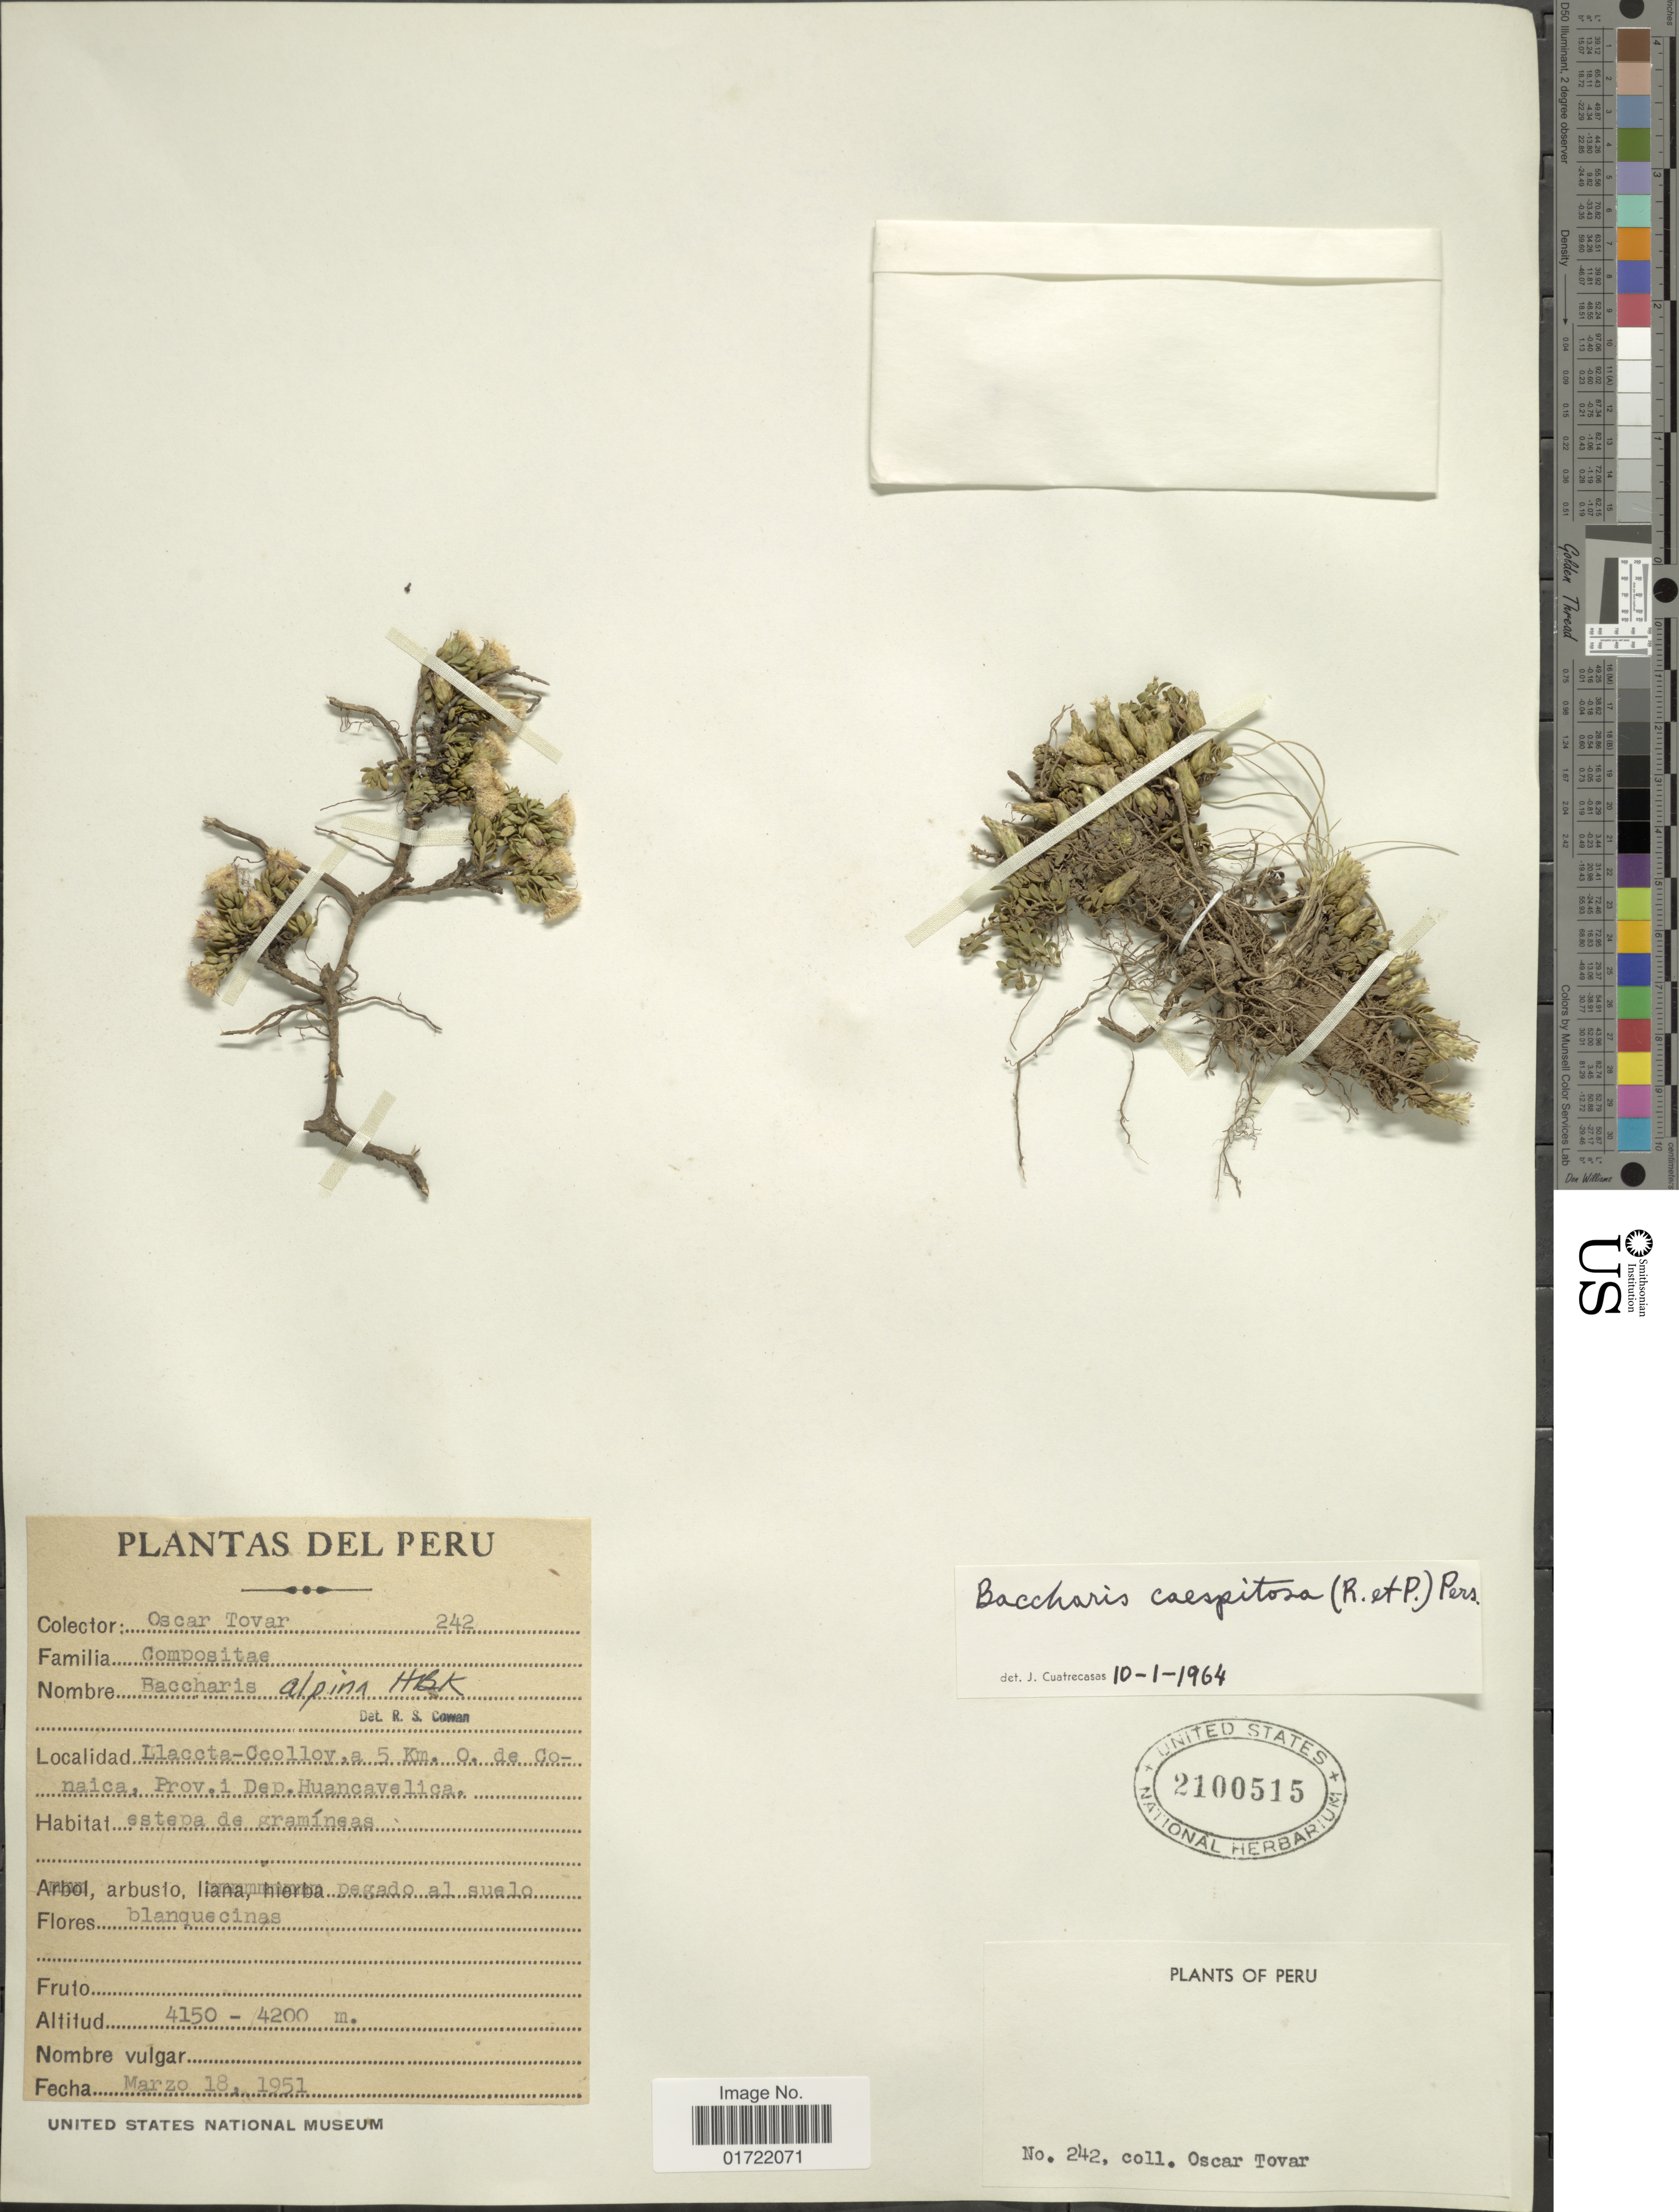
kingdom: Plantae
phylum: Tracheophyta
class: Magnoliopsida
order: Asterales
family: Asteraceae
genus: Baccharis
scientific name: Baccharis caespitosa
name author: (Ruiz & Pav.) Pers.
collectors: Ó. Tovar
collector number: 242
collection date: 1951-03-18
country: Peru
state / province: Huancavelica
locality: Llaccta- Ocolloy, a 5 Km. O. de Conaica, Prov., Dept. Huancavelica.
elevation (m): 4150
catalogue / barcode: US 2100515